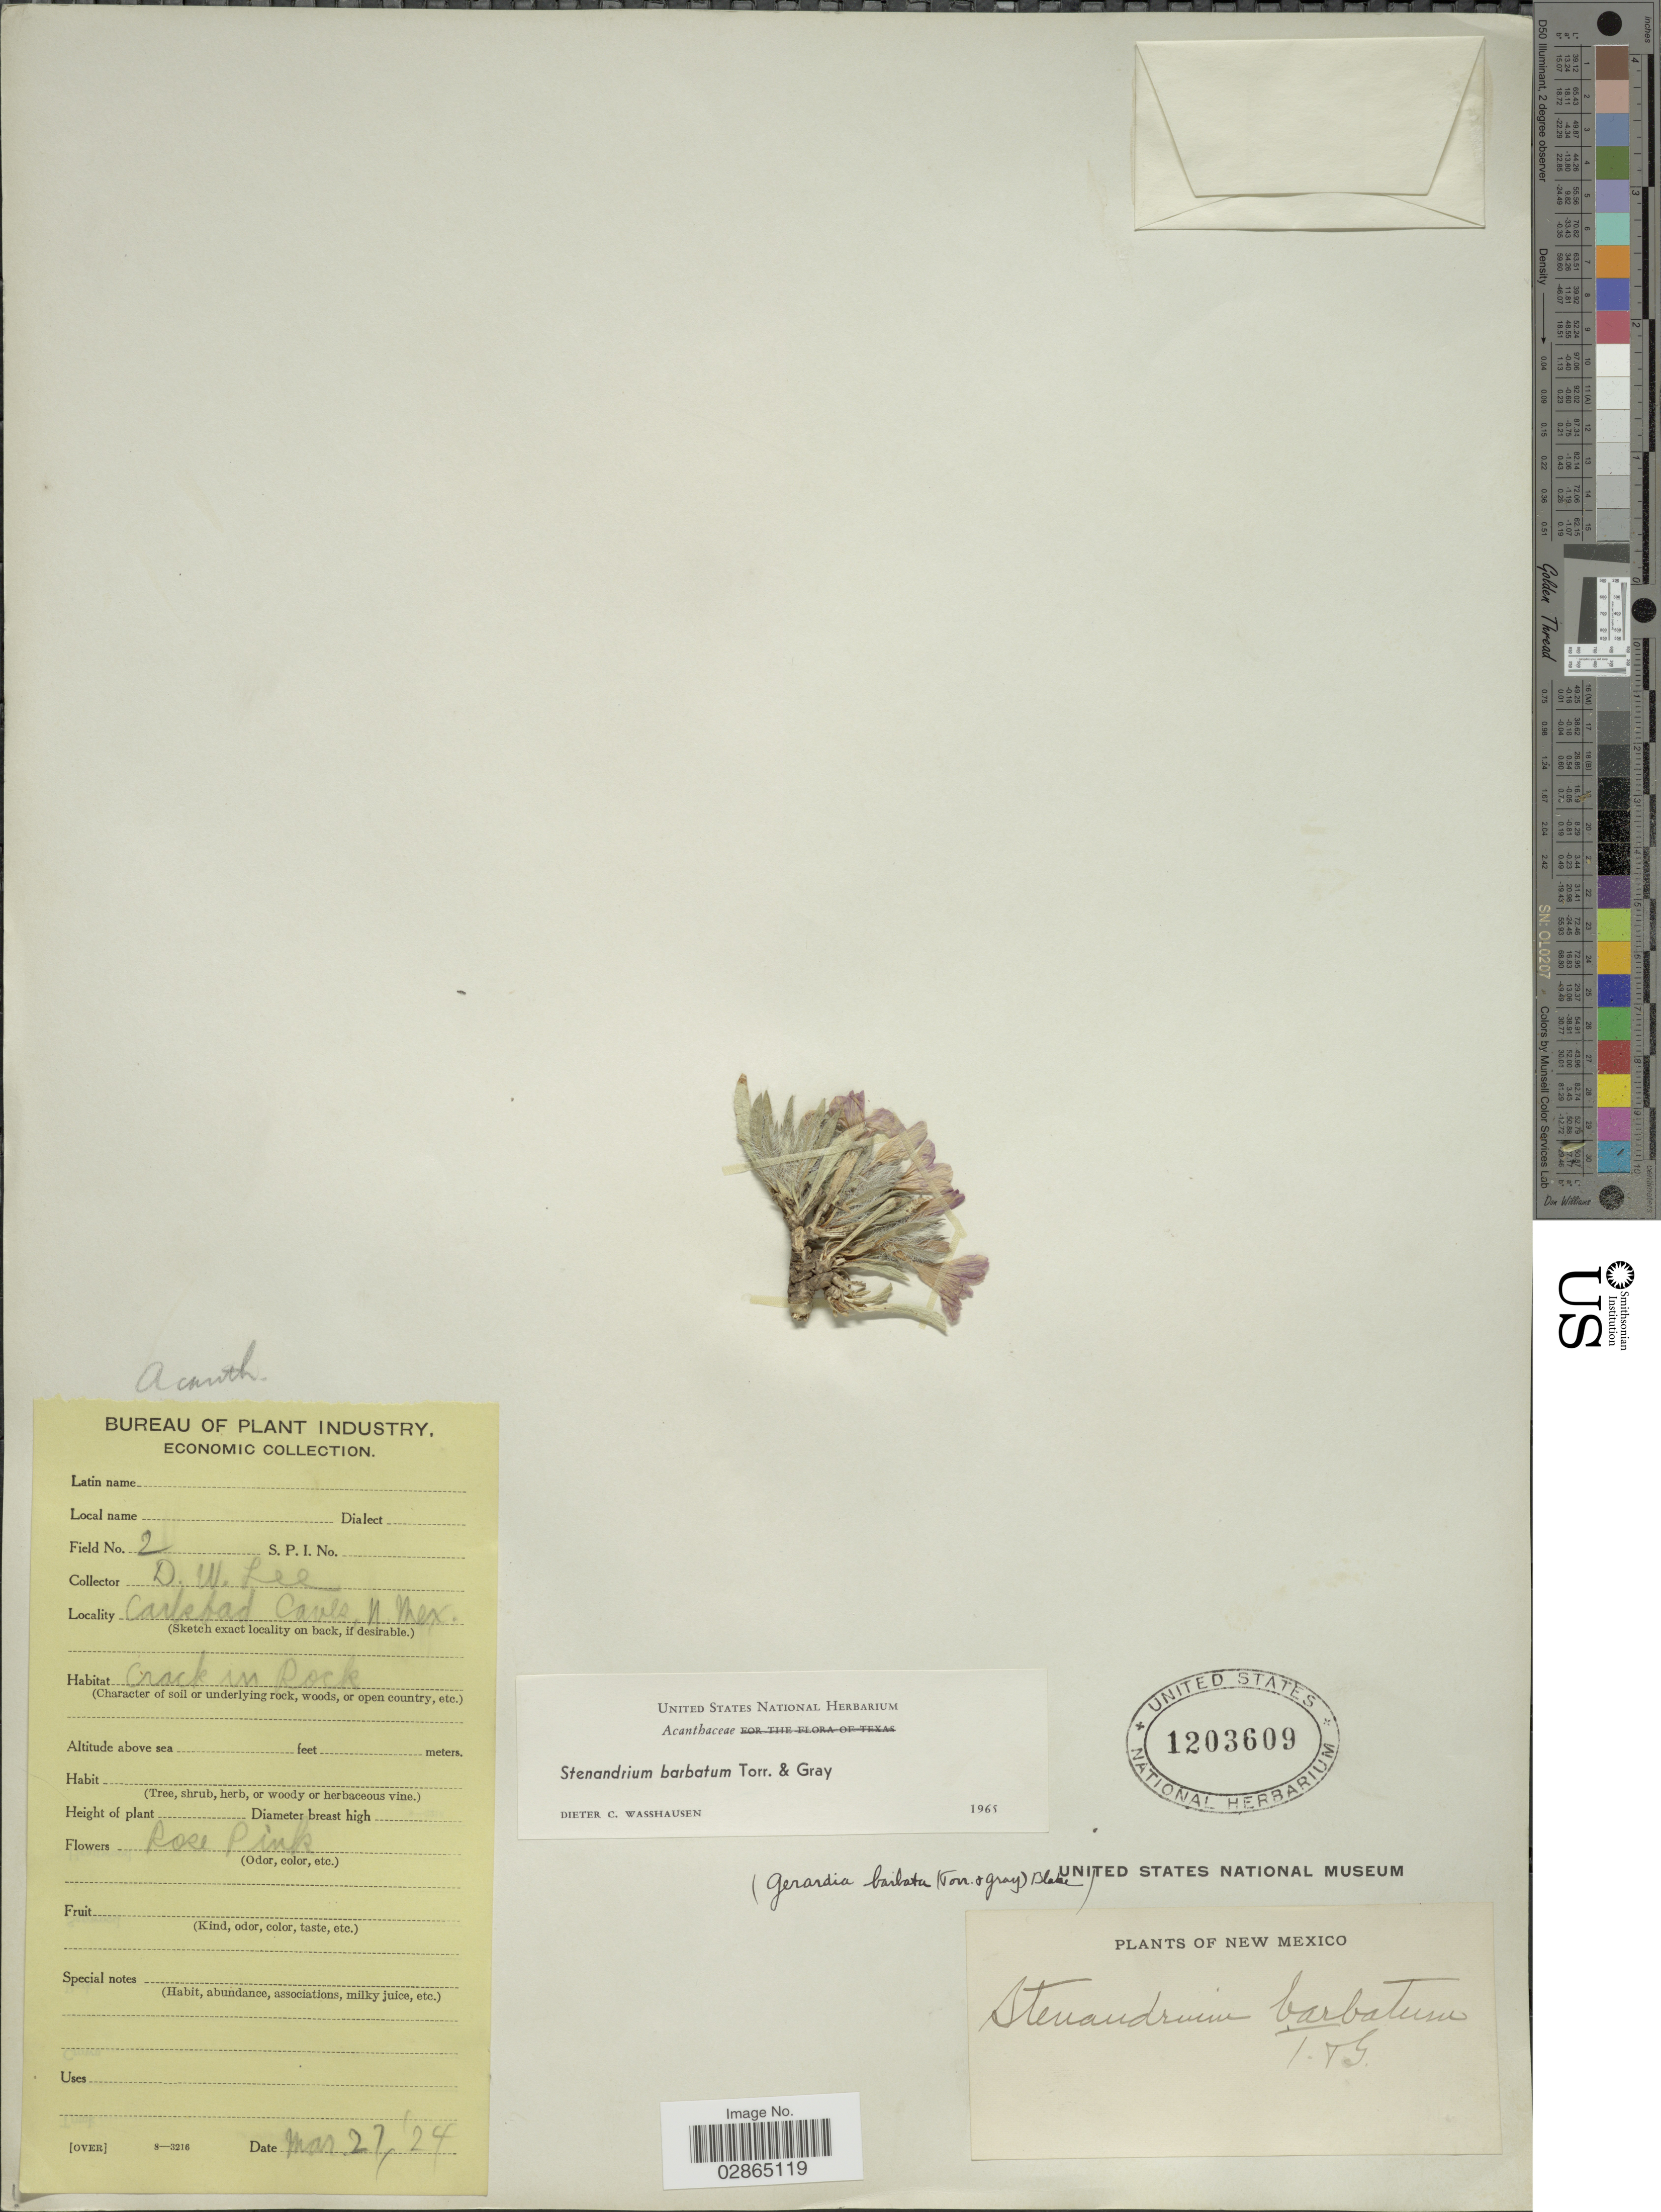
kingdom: Plantae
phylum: Tracheophyta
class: Magnoliopsida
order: Lamiales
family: Acanthaceae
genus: Stenandrium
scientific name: Stenandrium barbatum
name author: Torr. & A. Gray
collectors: D. Lee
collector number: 2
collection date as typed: Transcribed d/m/y: 27/3/24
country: United States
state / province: New Mexico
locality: Carlsbad Caves.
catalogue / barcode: US 1203609